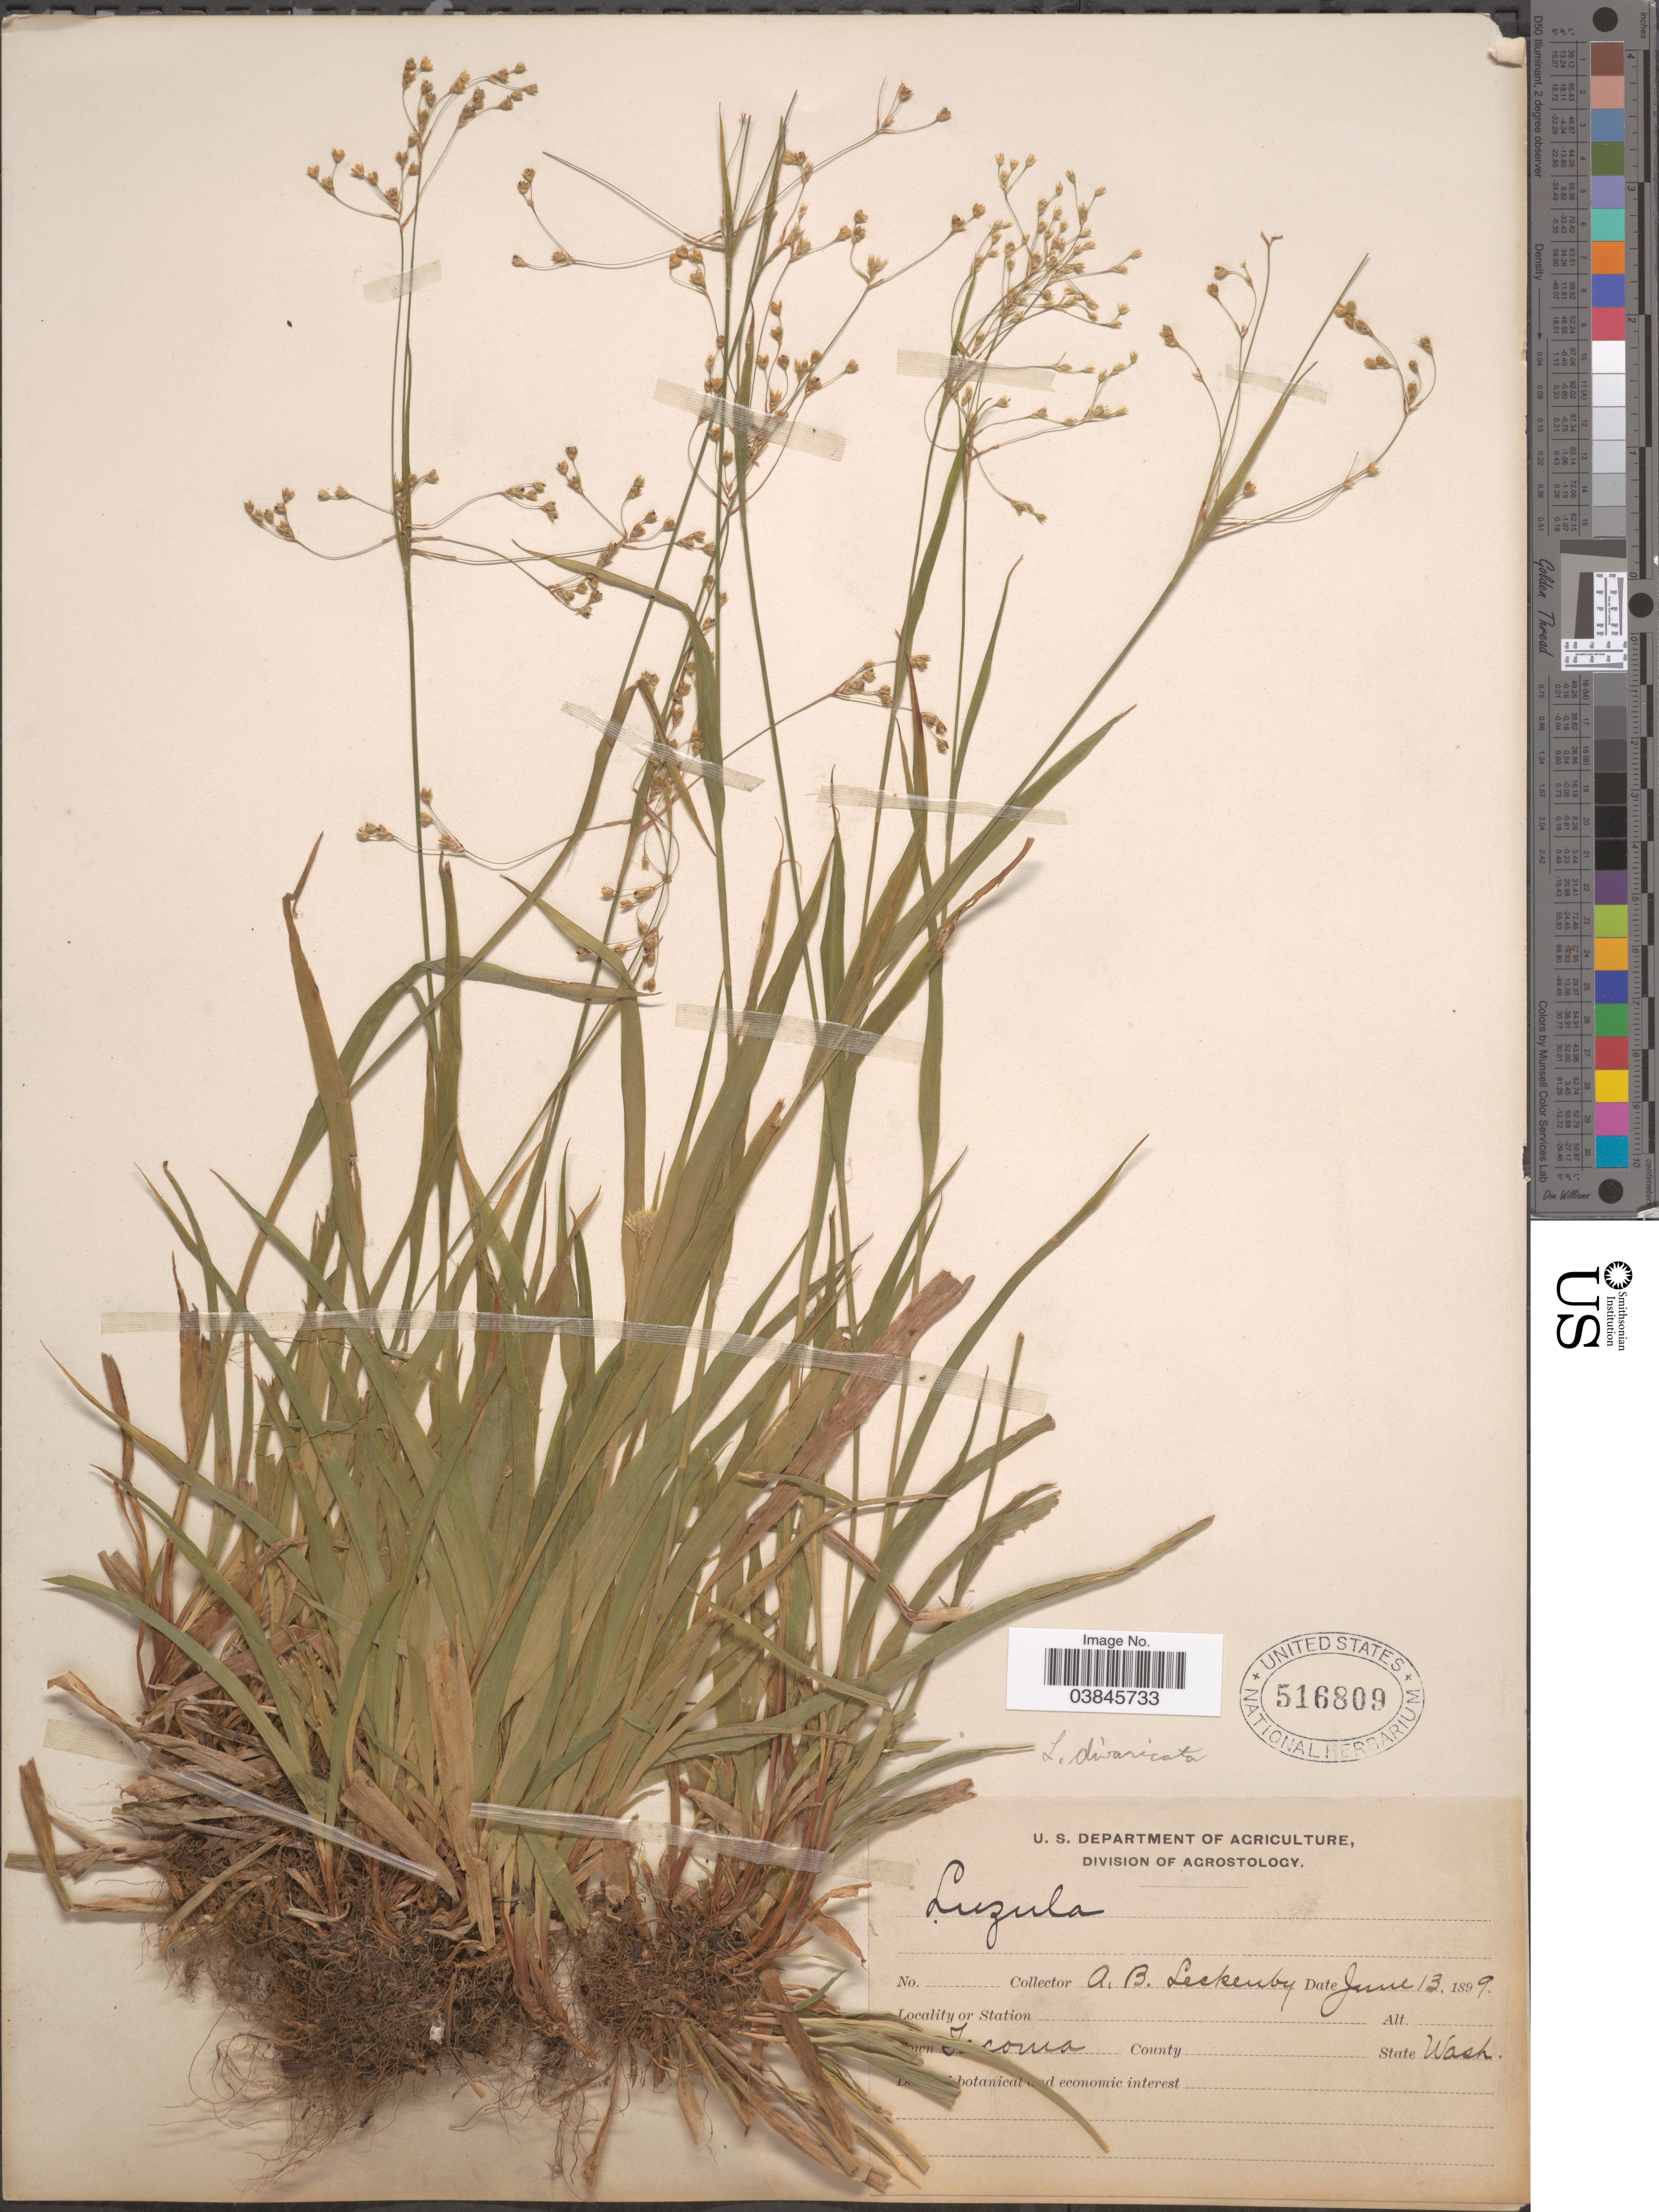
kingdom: Plantae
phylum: Tracheophyta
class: Liliopsida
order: Poales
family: Juncaceae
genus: Luzula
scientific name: Luzula divaricata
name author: S. Watson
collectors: A. Leckenby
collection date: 1899-06-13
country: United States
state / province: Washington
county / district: Pierce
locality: Town Tacoma.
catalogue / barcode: US 516809